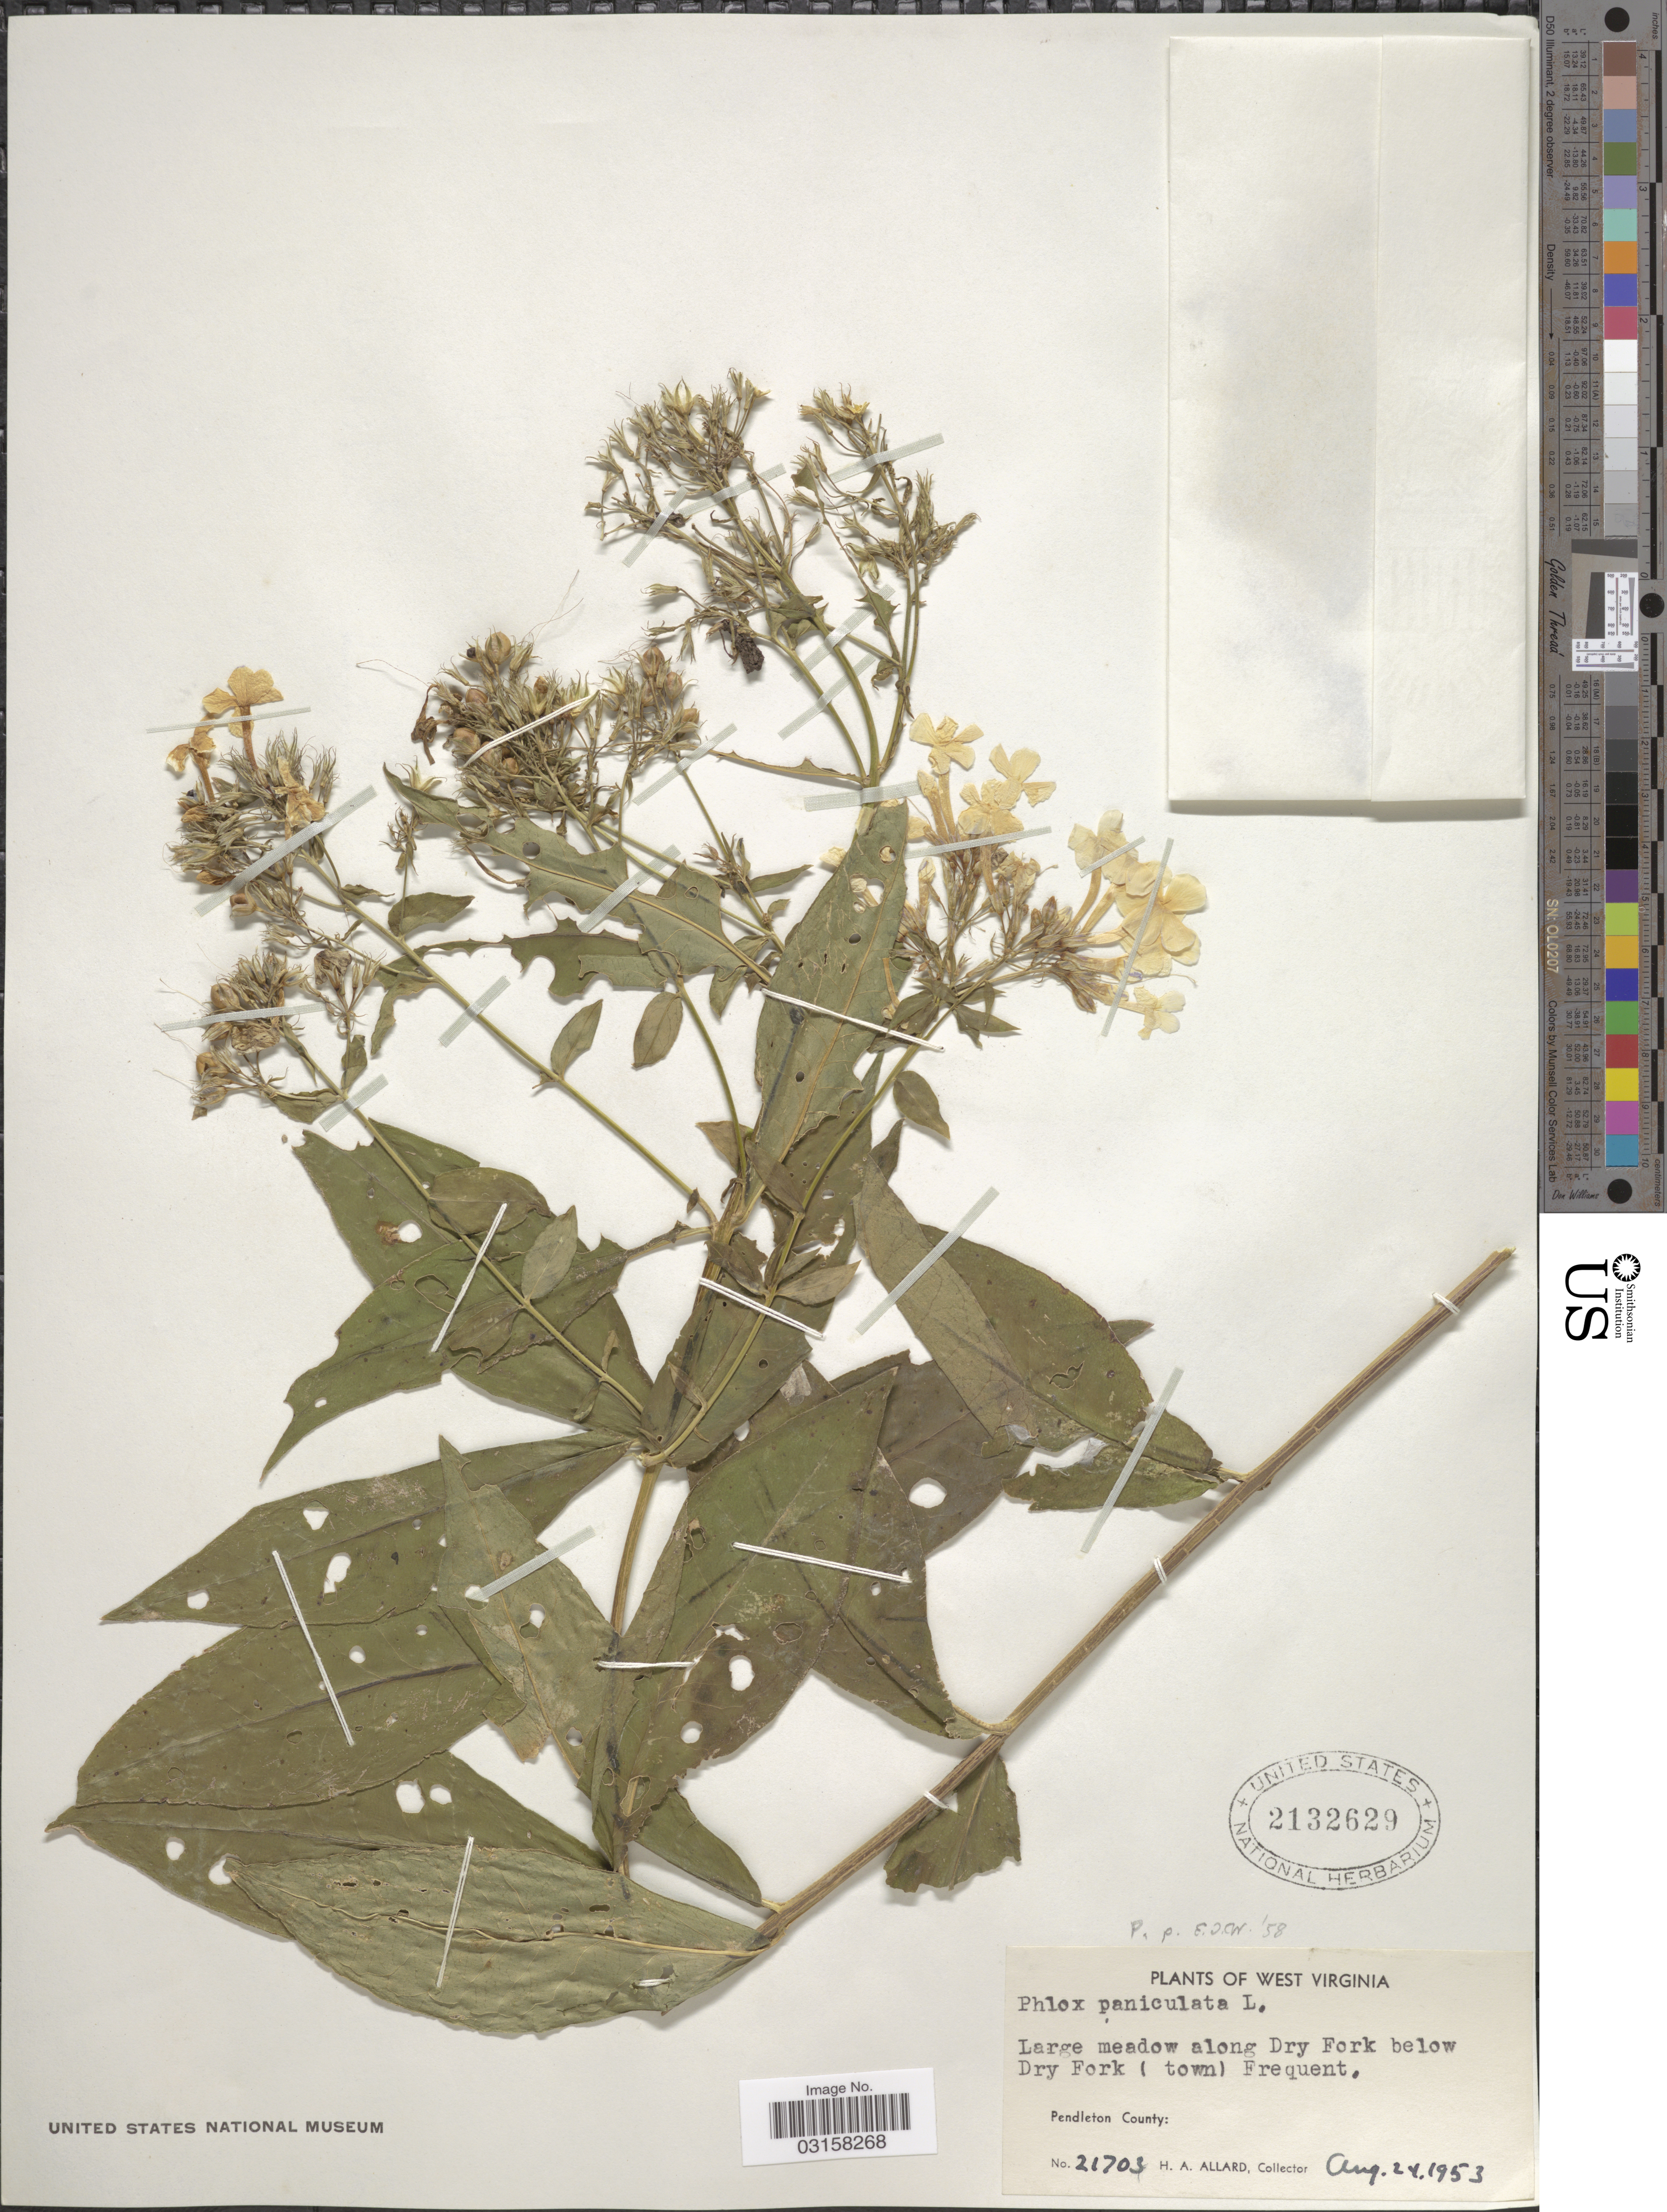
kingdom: Plantae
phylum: Tracheophyta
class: Magnoliopsida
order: Ericales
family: Polemoniaceae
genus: Phlox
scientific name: Phlox paniculata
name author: L.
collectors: H. A. Allard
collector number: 21703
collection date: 1953-08-24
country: United States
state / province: West Virginia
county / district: Pendleton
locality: Large meadow along Dry Fork below Dry Fork (town) Frequent. Pendleton County.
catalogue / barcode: US 2132629